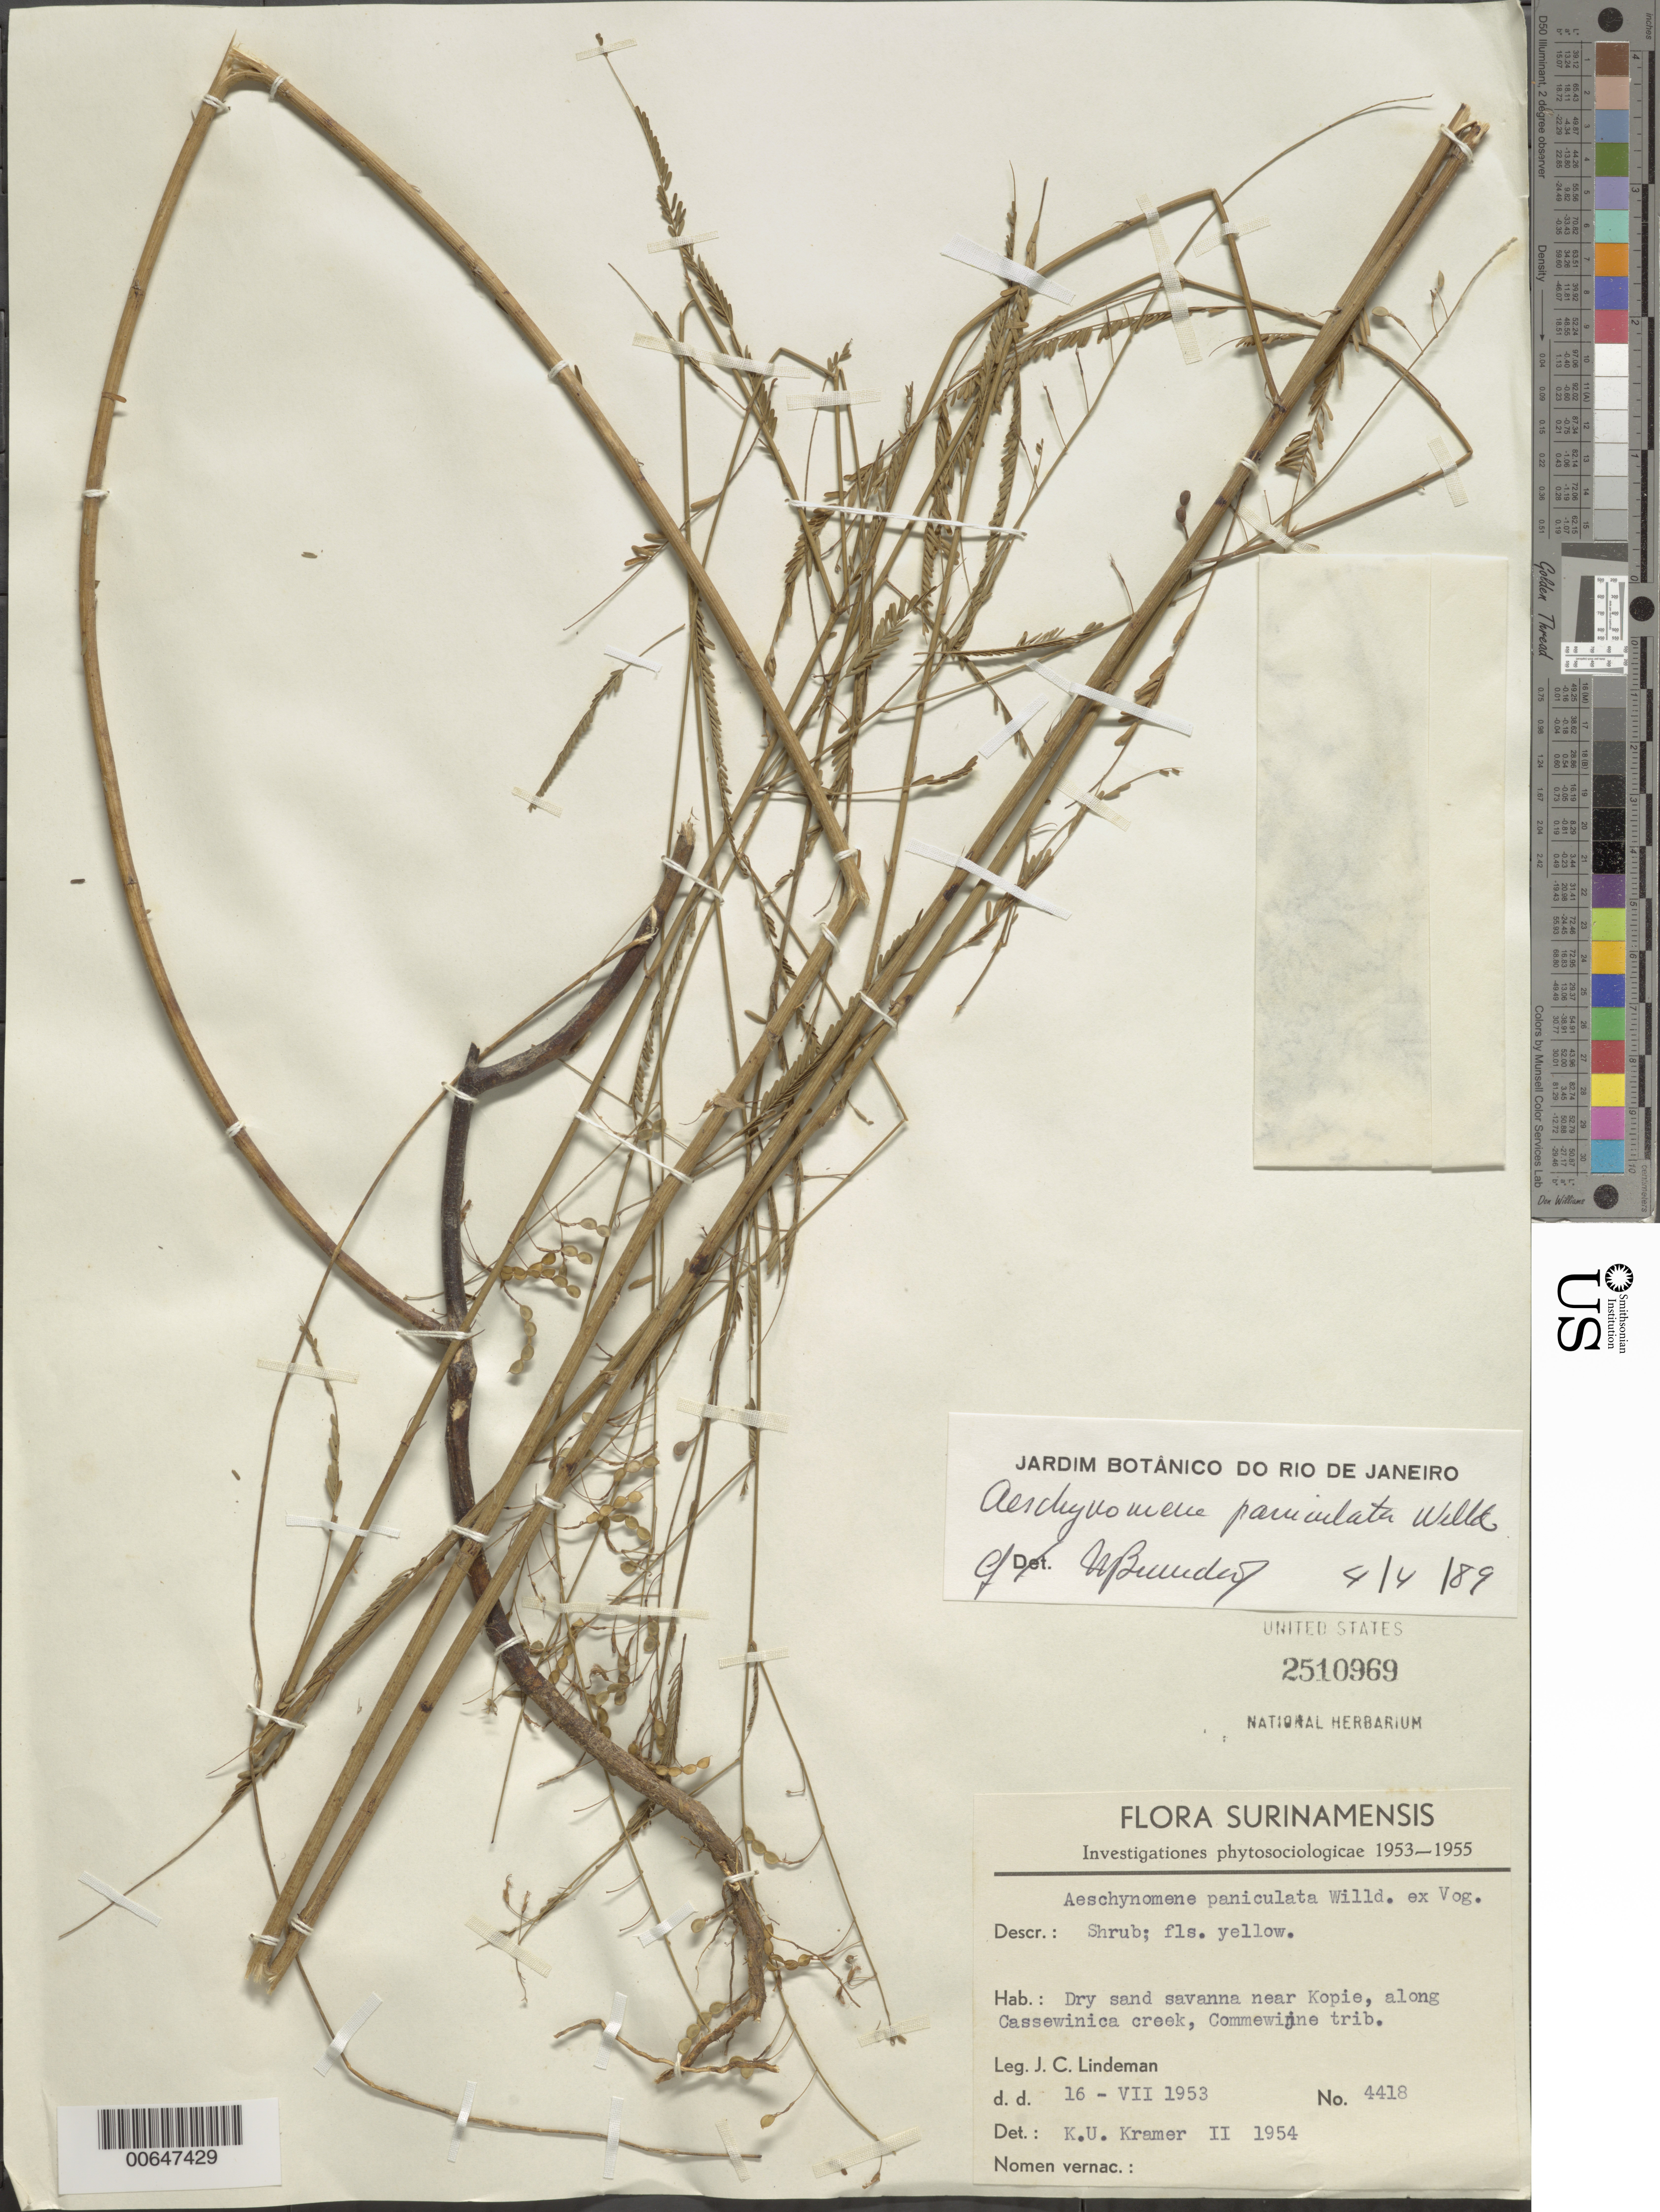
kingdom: Plantae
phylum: Tracheophyta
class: Magnoliopsida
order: Fabales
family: Fabaceae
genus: Aeschynomene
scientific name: Aeschynomene paniculata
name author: Vogel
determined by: Branden, W.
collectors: J. C. Lindeman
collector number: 4418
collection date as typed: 16-Jul-53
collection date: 1953-07-16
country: Suriname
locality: Commewijne R. tributary, Kopie, along Cassewinica Creek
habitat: Dry sand savanna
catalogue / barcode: US 2510969